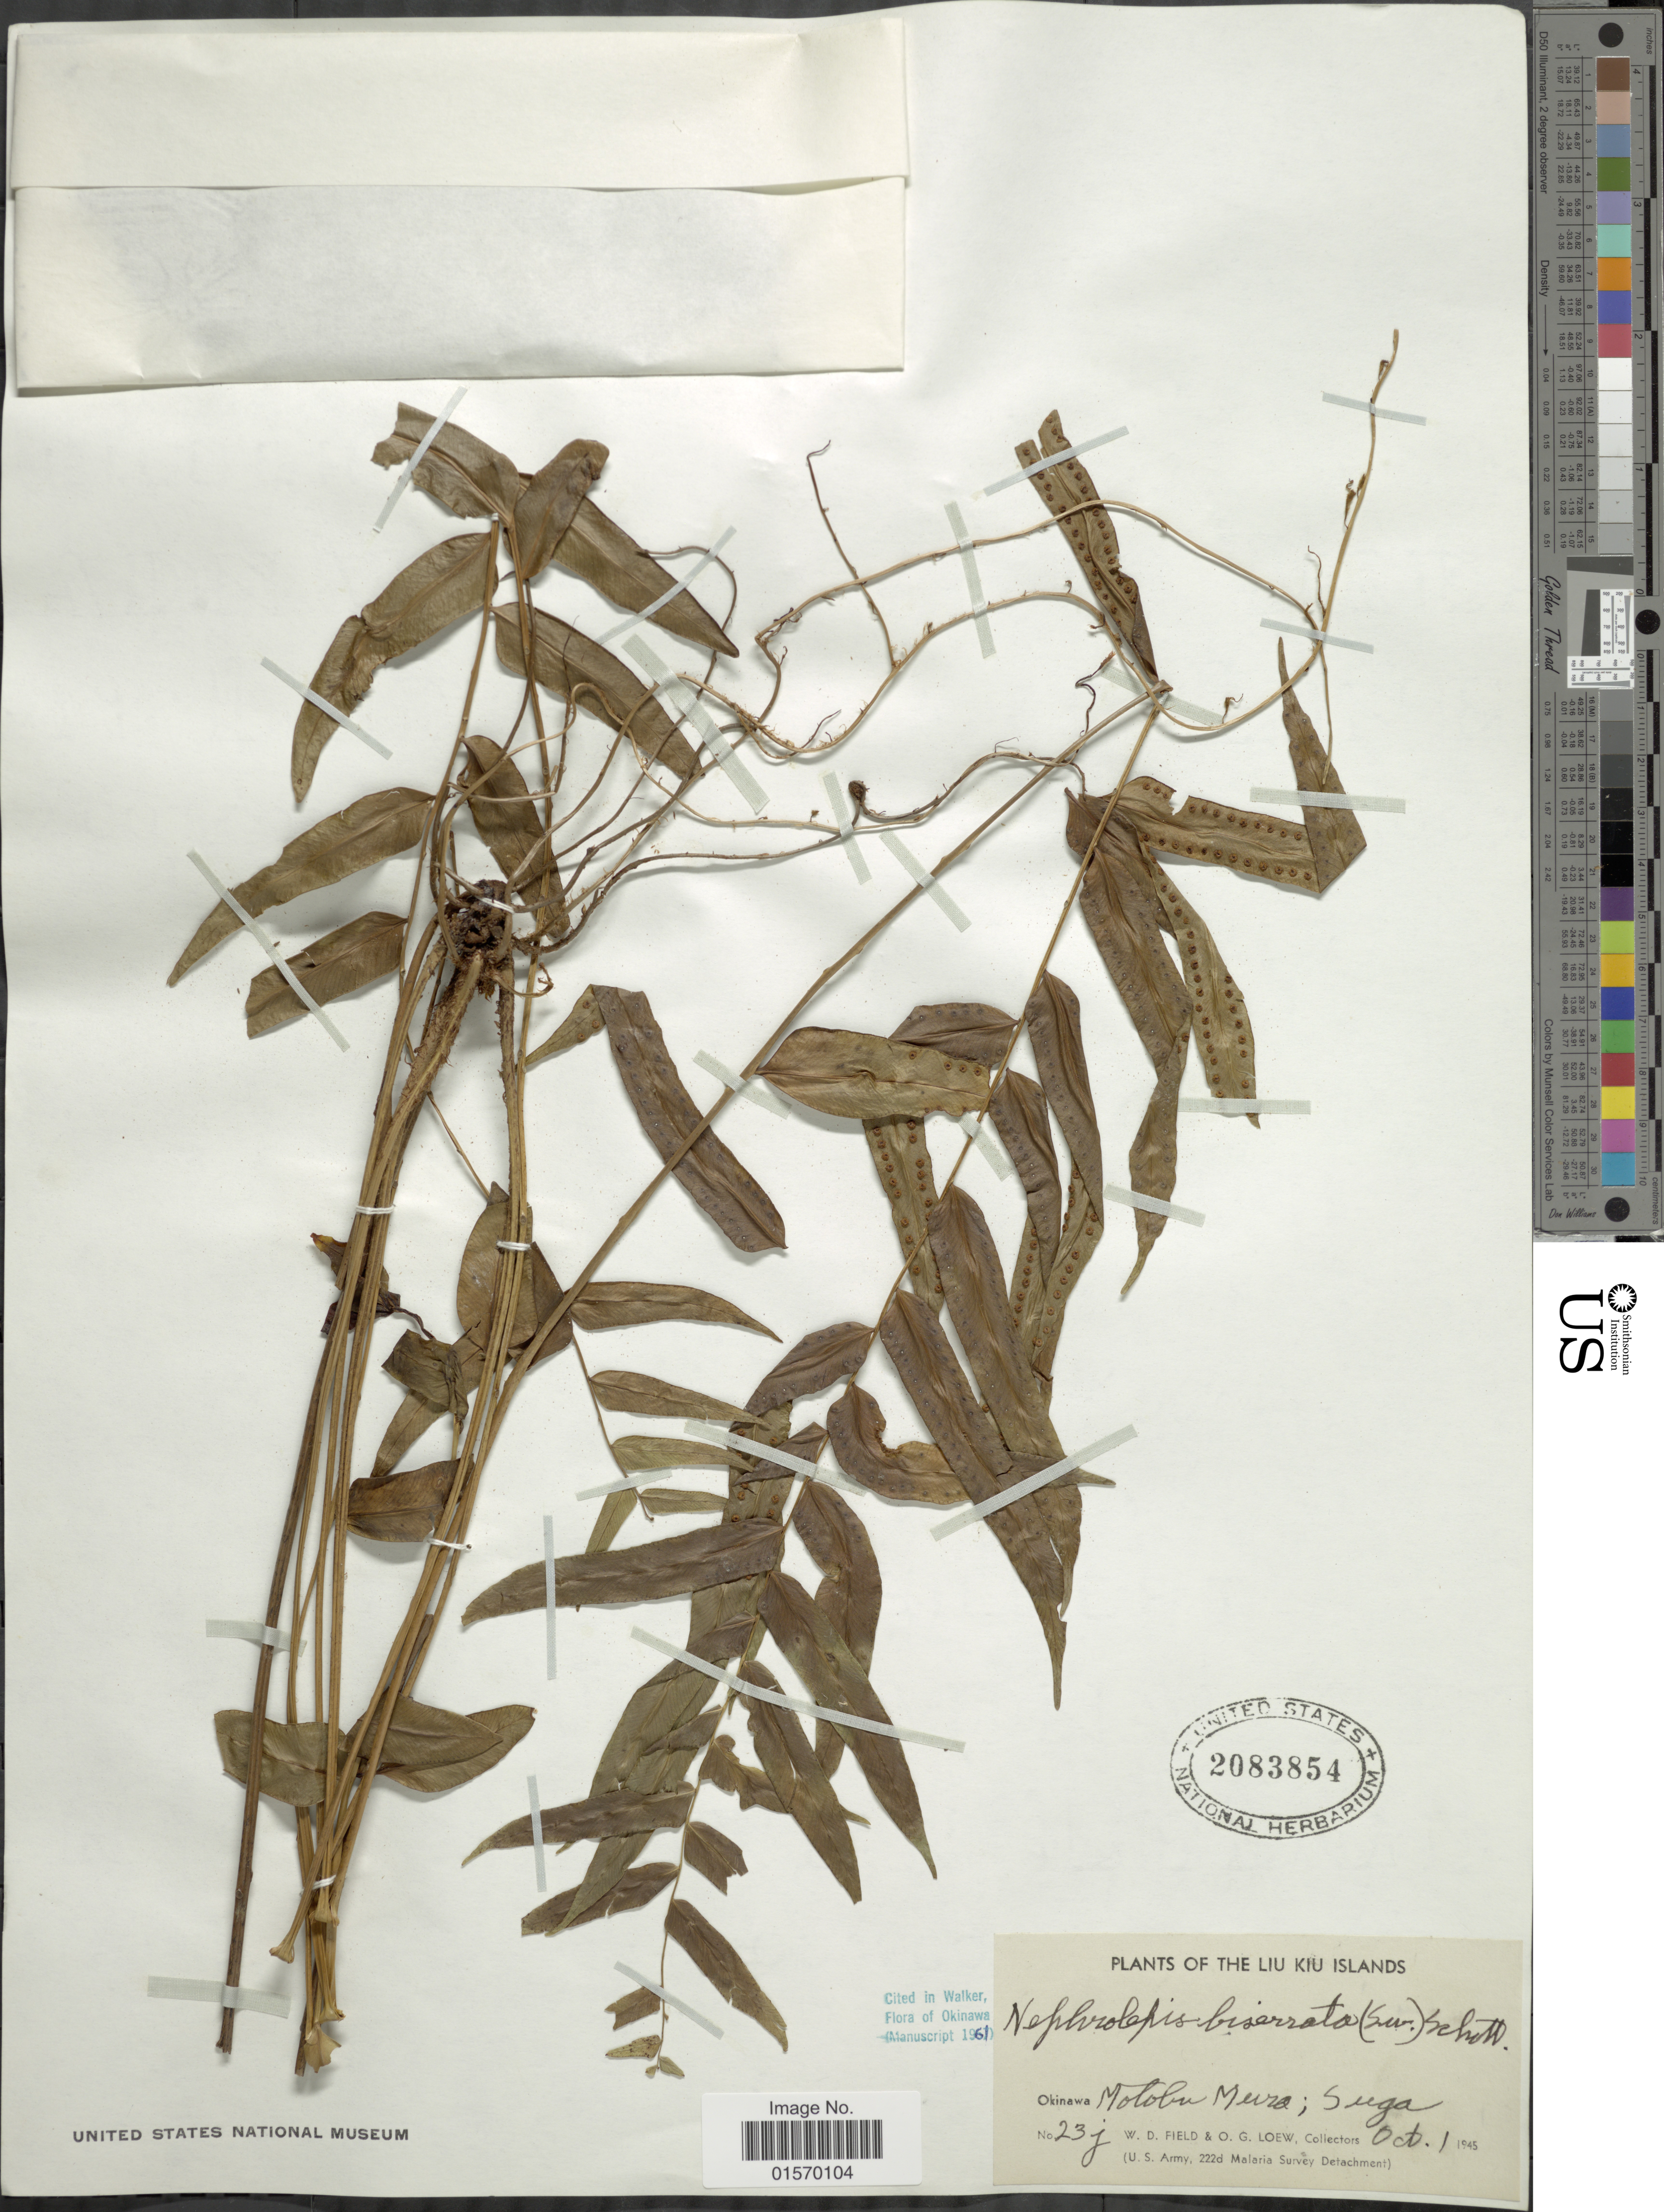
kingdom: Plantae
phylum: Tracheophyta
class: Polypodiopsida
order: Polypodiales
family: Nephrolepidaceae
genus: Nephrolepis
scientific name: Nephrolepis biserrata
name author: (Sw.) Schott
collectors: W. D. Field & O. G. Loew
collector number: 23j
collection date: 1945-10-01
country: Japan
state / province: Okinawa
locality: Liu Kiu Islands. Okinawa. Motoba Mura; Suga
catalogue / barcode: US 2083854